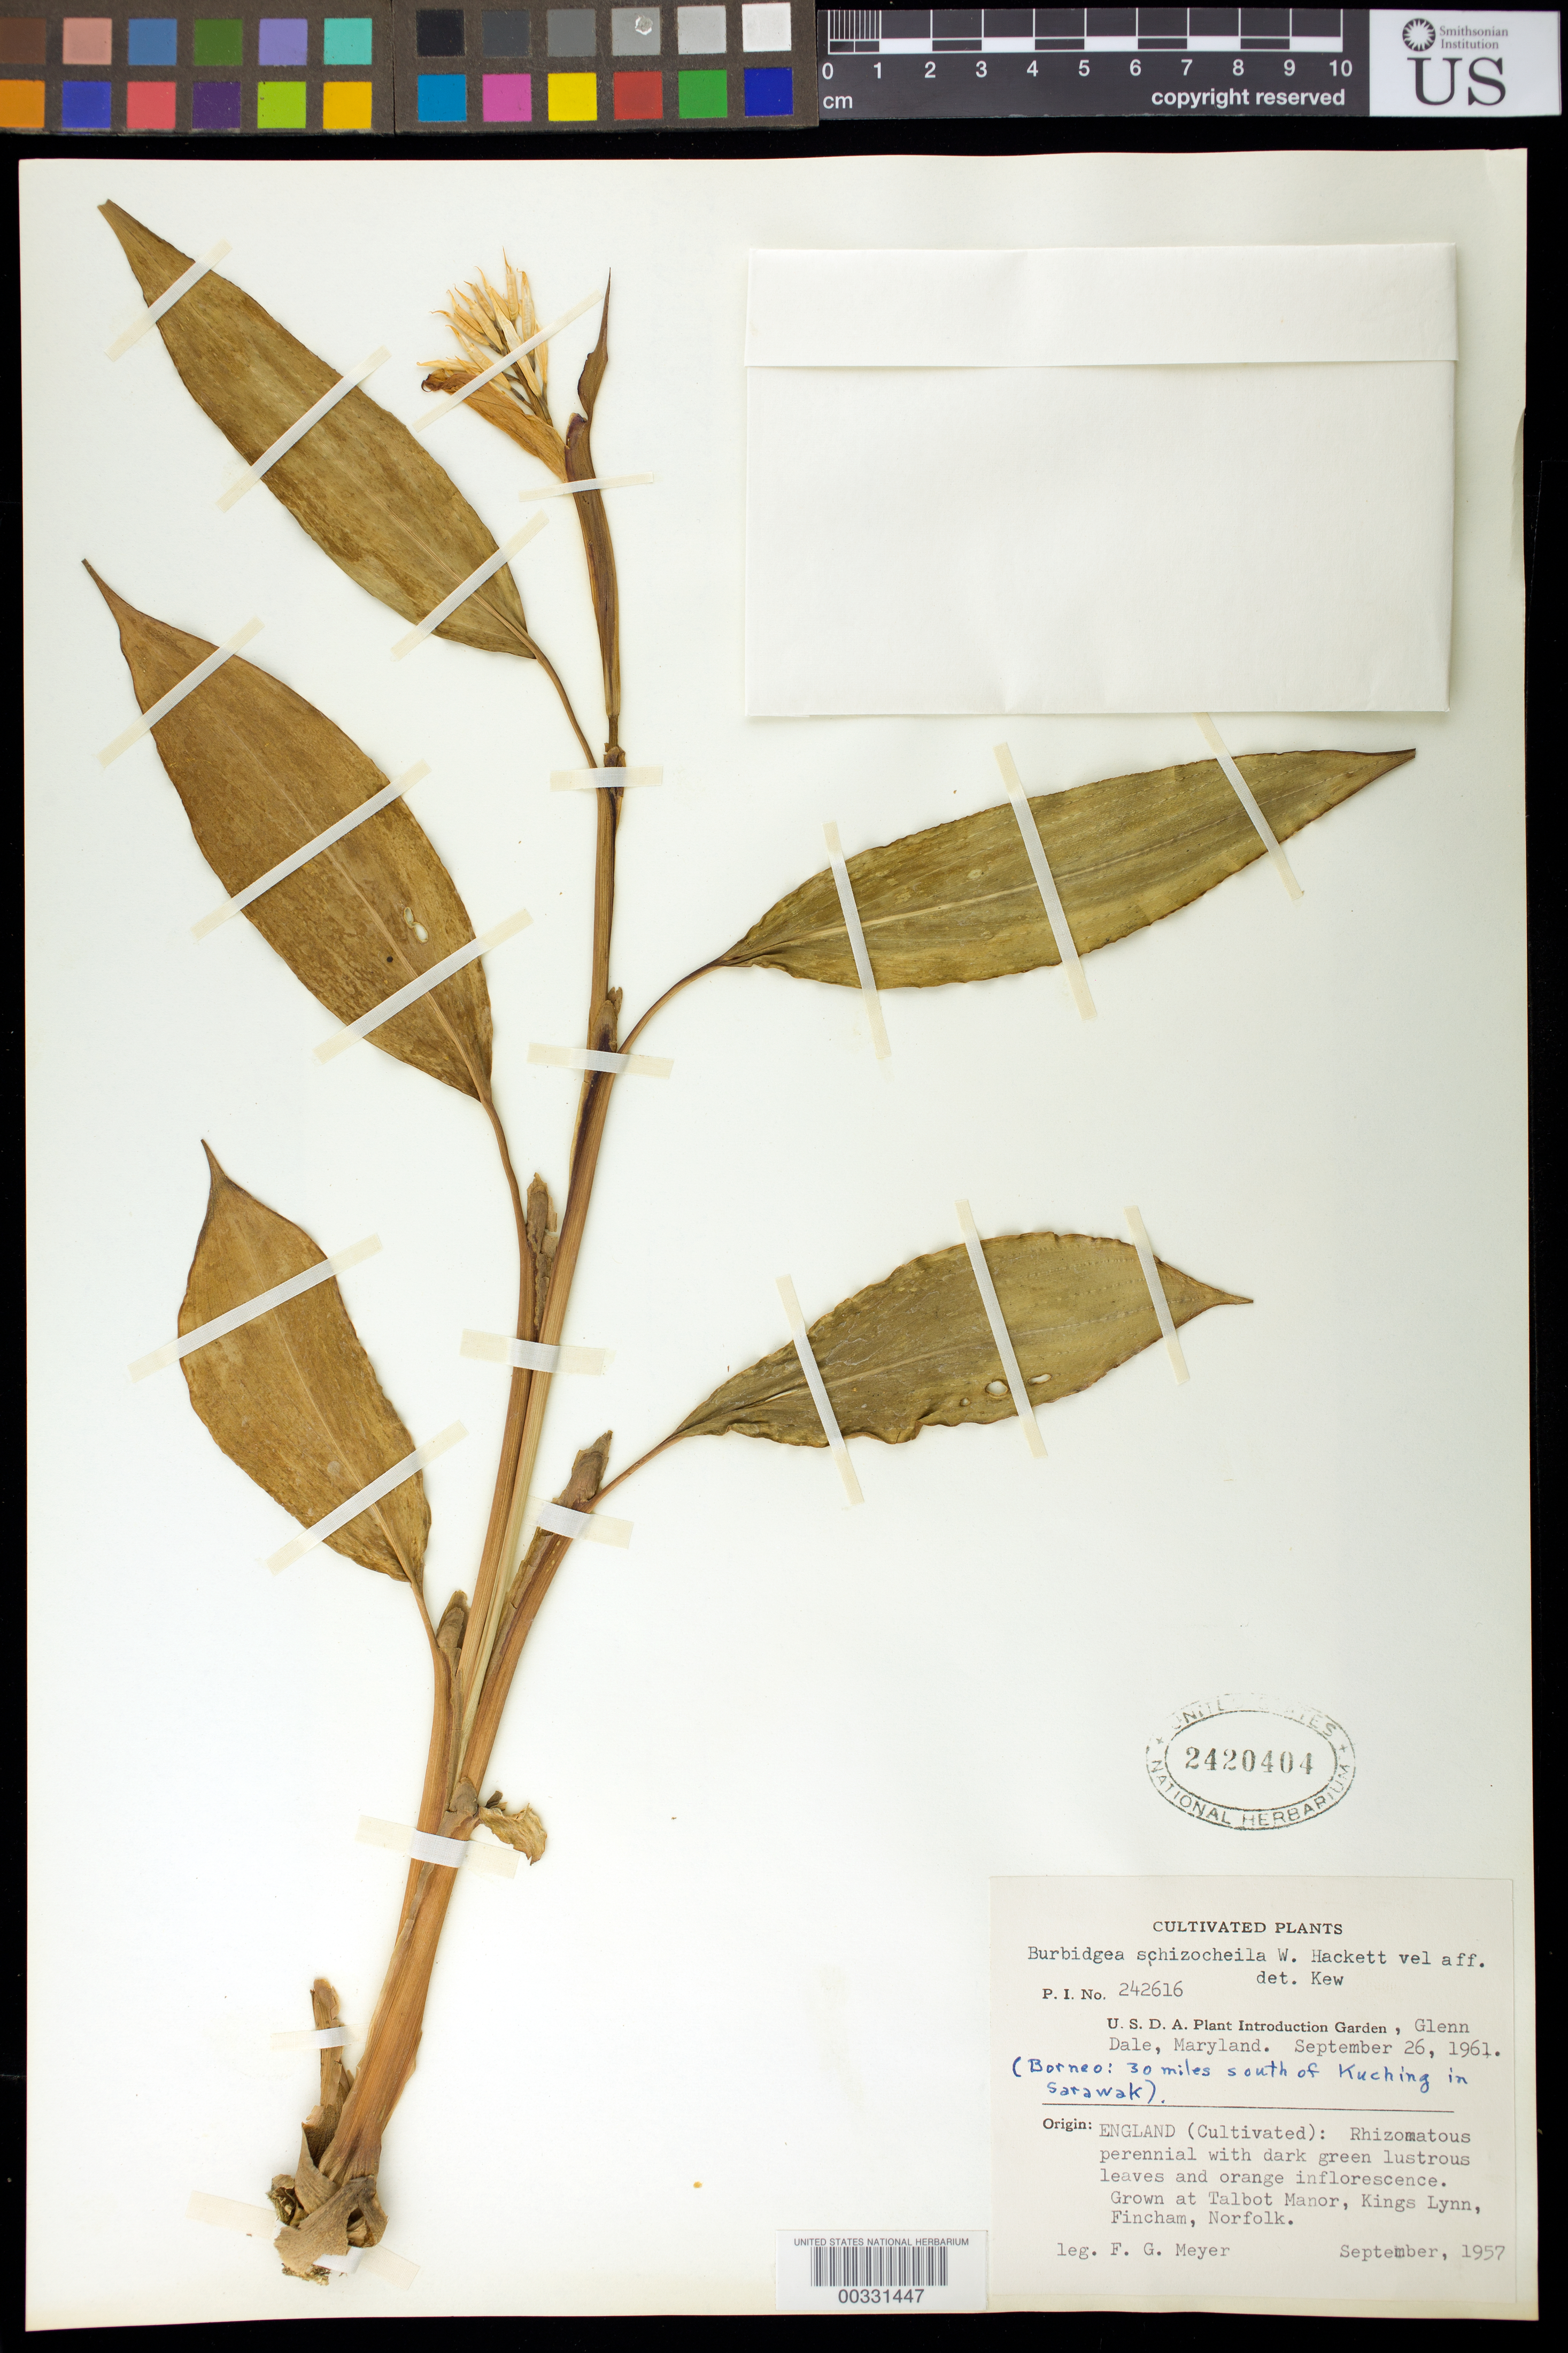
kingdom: Plantae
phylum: Tracheophyta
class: Liliopsida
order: Zingiberales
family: Zingiberaceae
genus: Burbidgea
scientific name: Burbidgea schizocheila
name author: Hackett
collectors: F. G. Meyer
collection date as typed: Sep 1957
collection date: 1957-09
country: Malaysia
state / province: Sarawak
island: Borneo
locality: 30 mi s of kuching in sarawak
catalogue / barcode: US 2420404